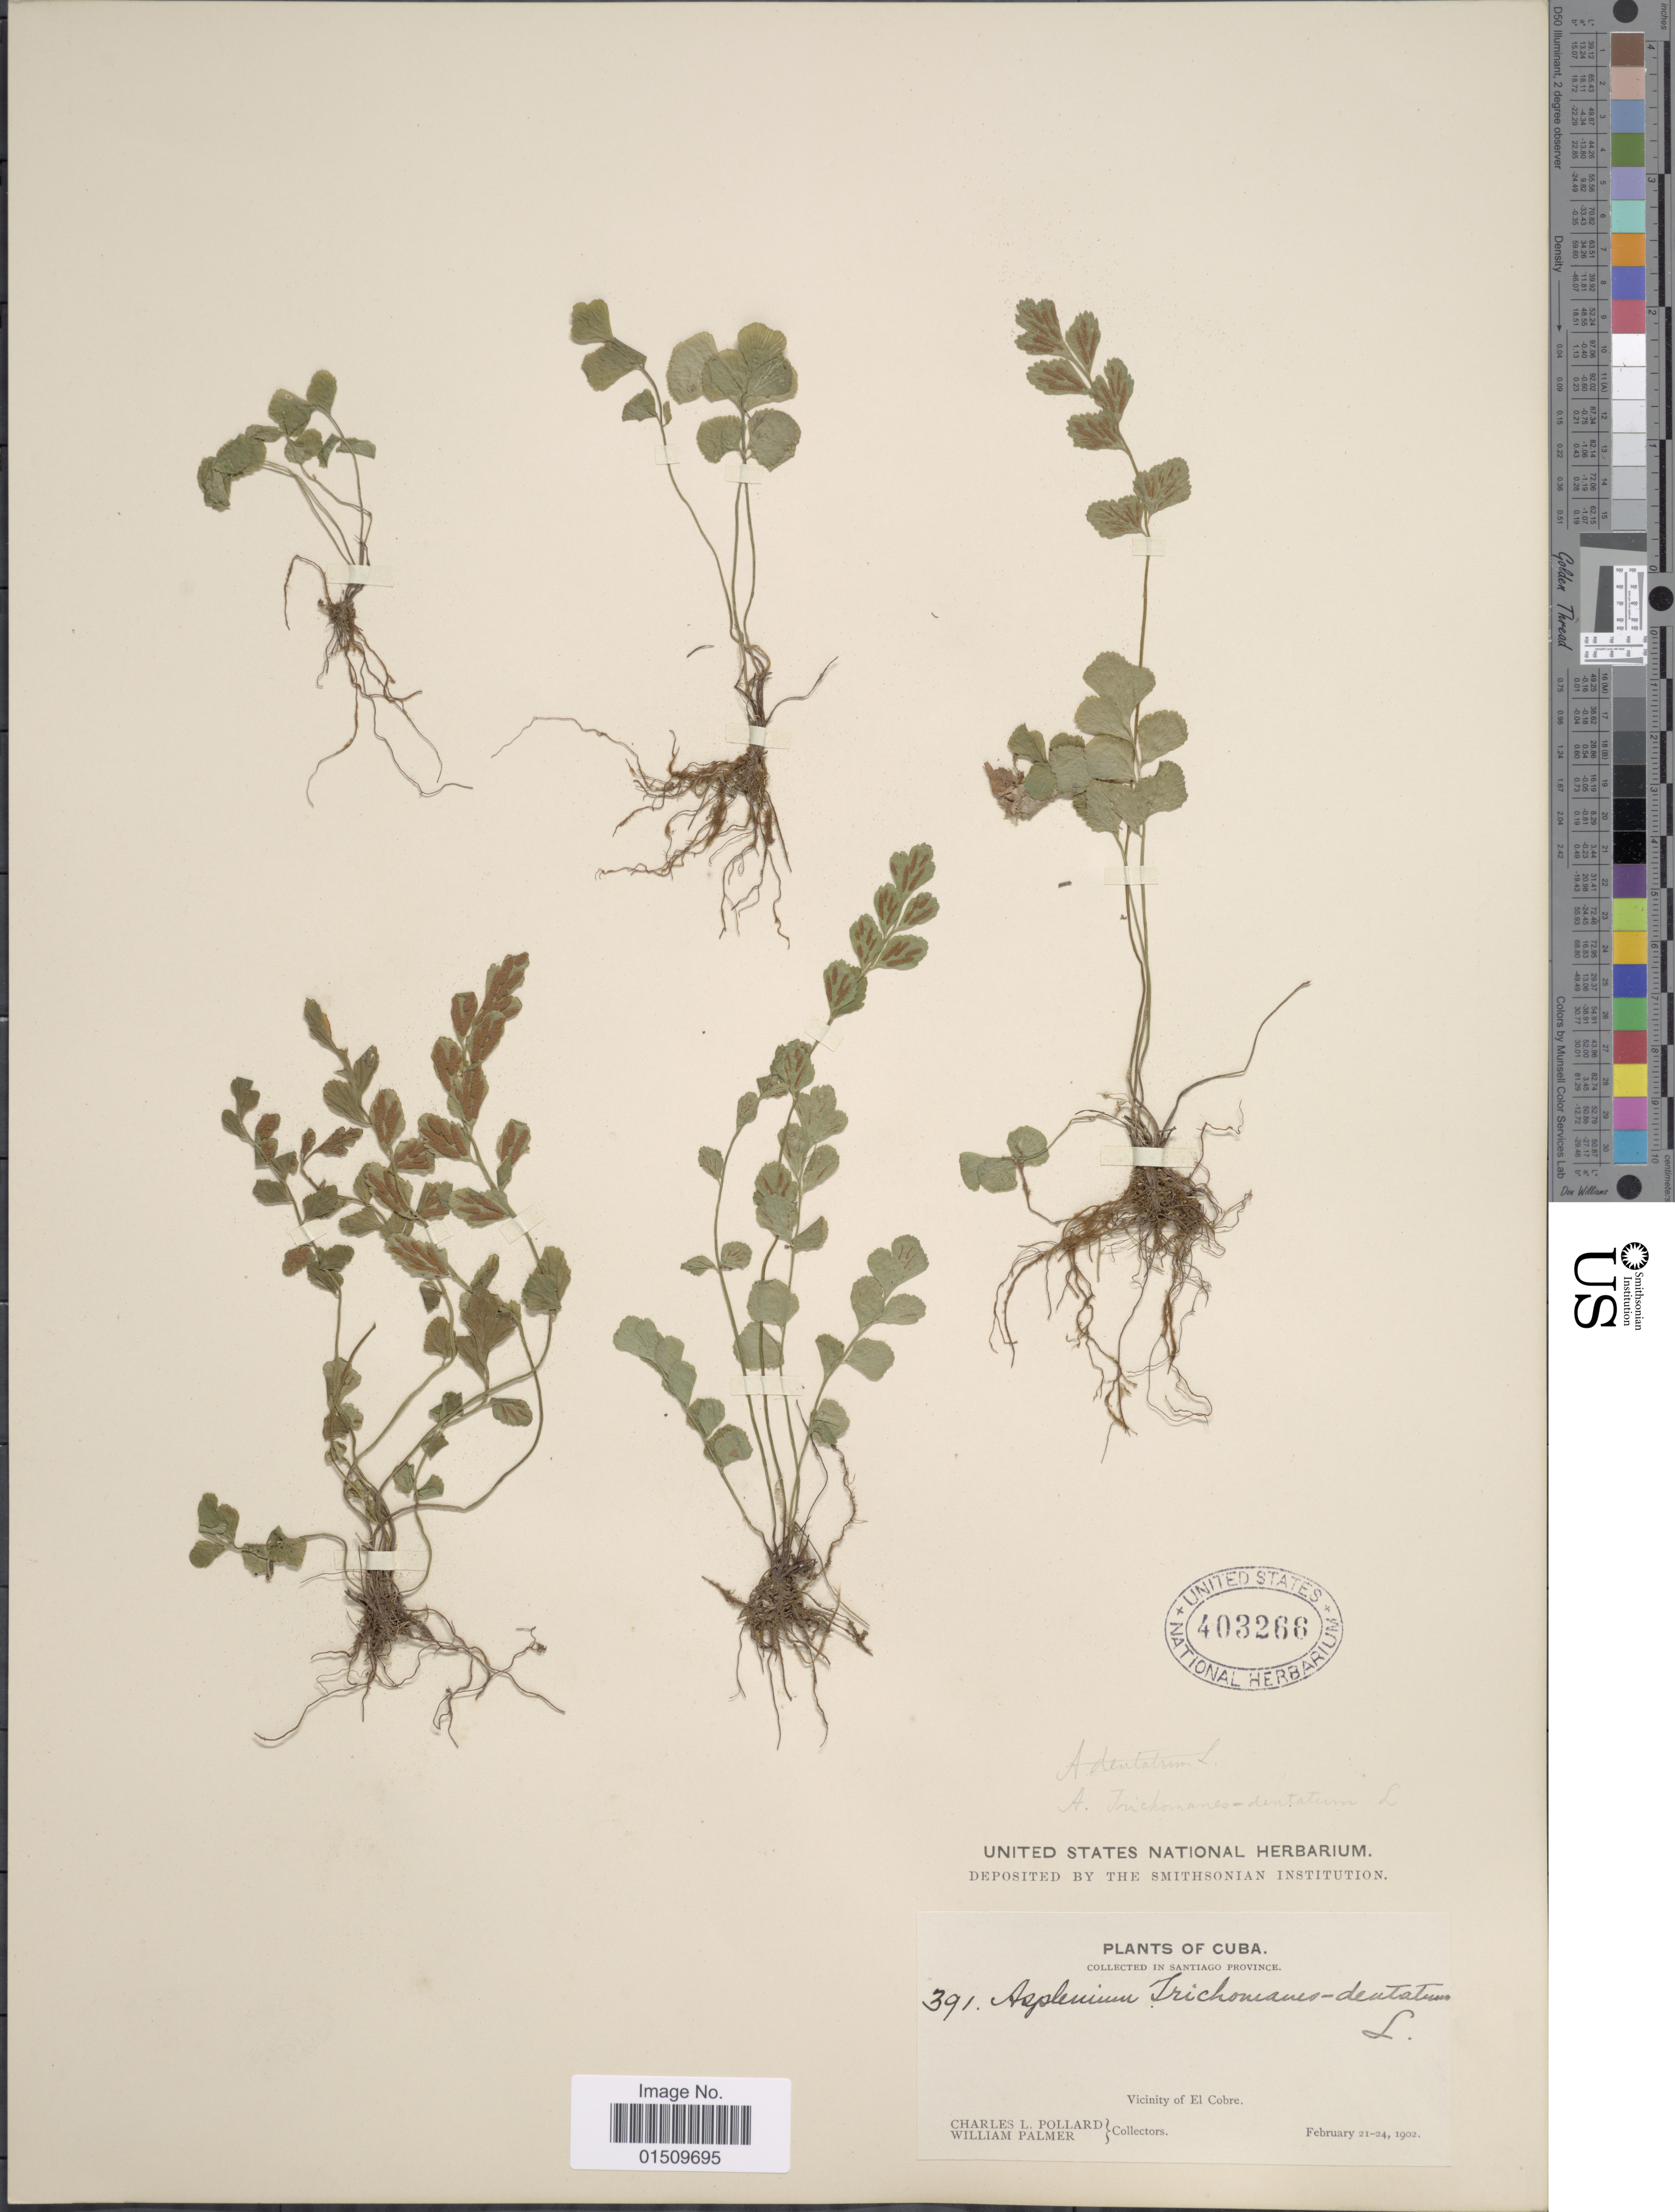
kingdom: Plantae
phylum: Tracheophyta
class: Polypodiopsida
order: Polypodiales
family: Aspleniaceae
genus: Asplenium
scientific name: Asplenium trichomanes-dentatum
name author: L.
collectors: C. L. Pollard & W. Palmer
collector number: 391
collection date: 1902-02-21/1902-02-24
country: Cuba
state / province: Santiago de Cuba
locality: Cuba, Vicinity of El Cobre.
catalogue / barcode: US 403266